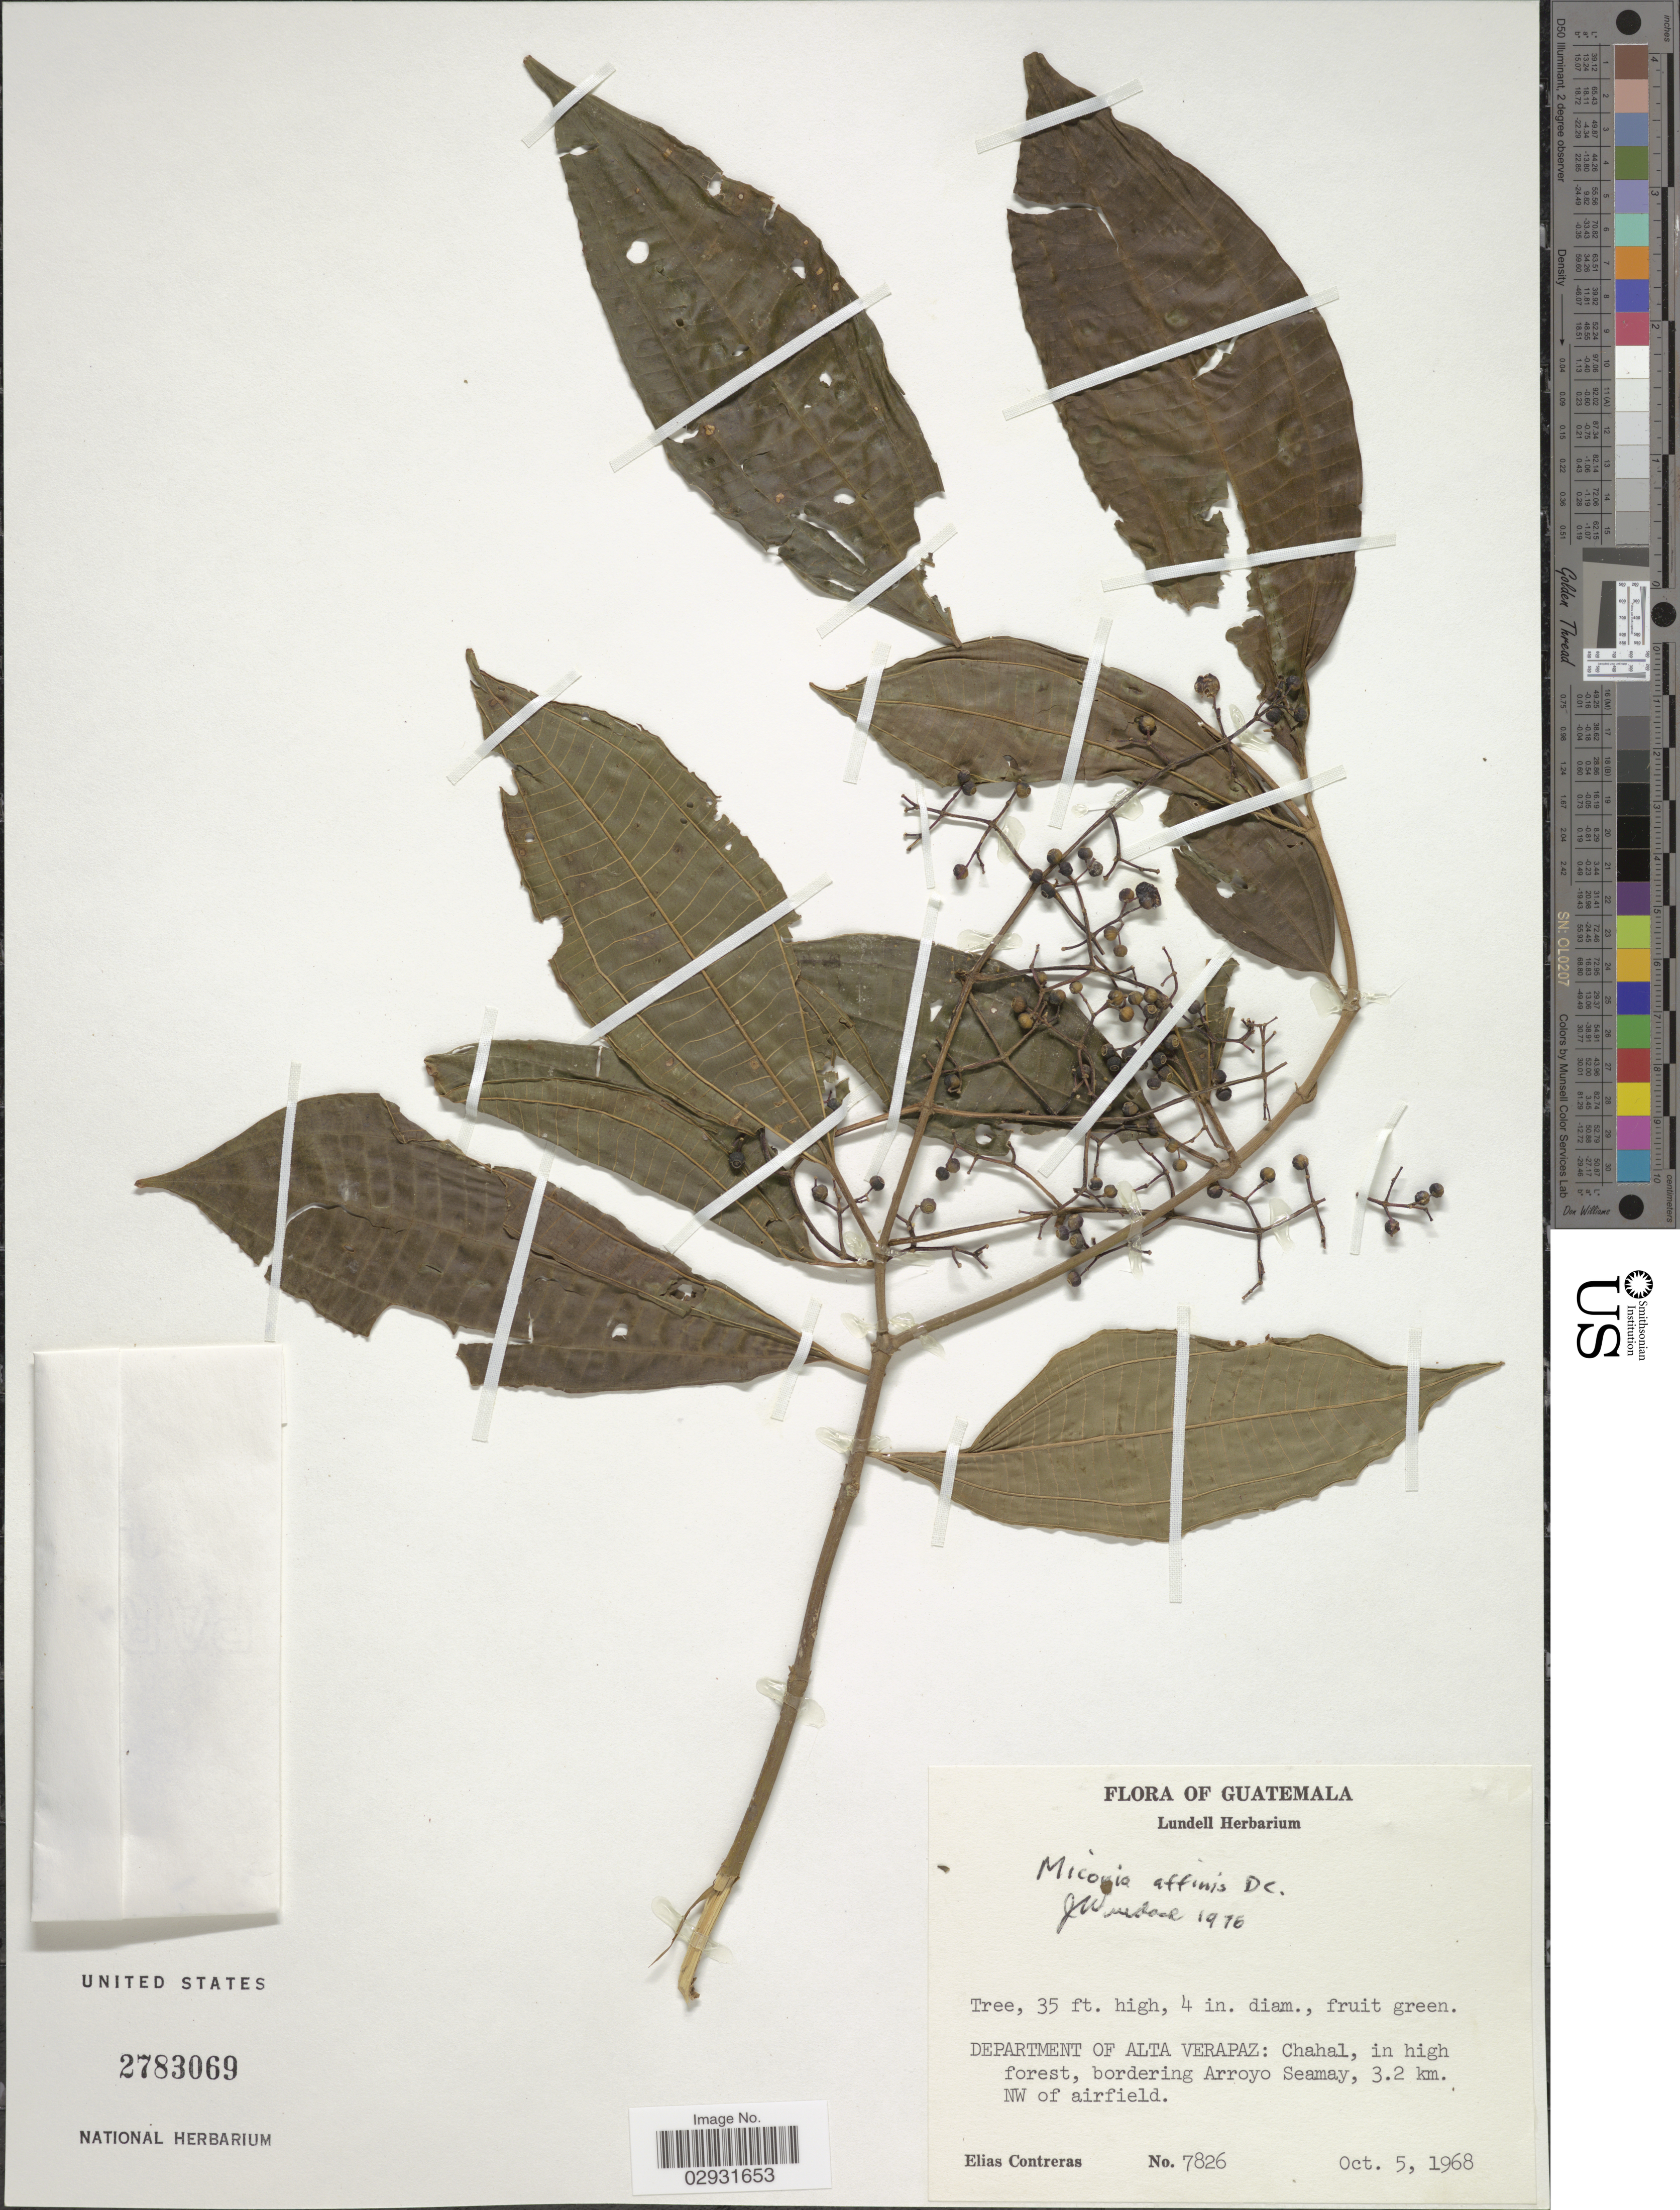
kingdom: Plantae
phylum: Tracheophyta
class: Magnoliopsida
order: Myrtales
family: Melastomataceae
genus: Miconia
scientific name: Miconia affinis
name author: DC.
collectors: E. Contreras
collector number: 7826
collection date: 1968-10-05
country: Guatemala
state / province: Alta Verapaz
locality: Department of Alta Verapaz: Chahal, in high forest, bordering Arroyo Seamay, 3.2 km. NW of airfield.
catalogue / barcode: US 2783069